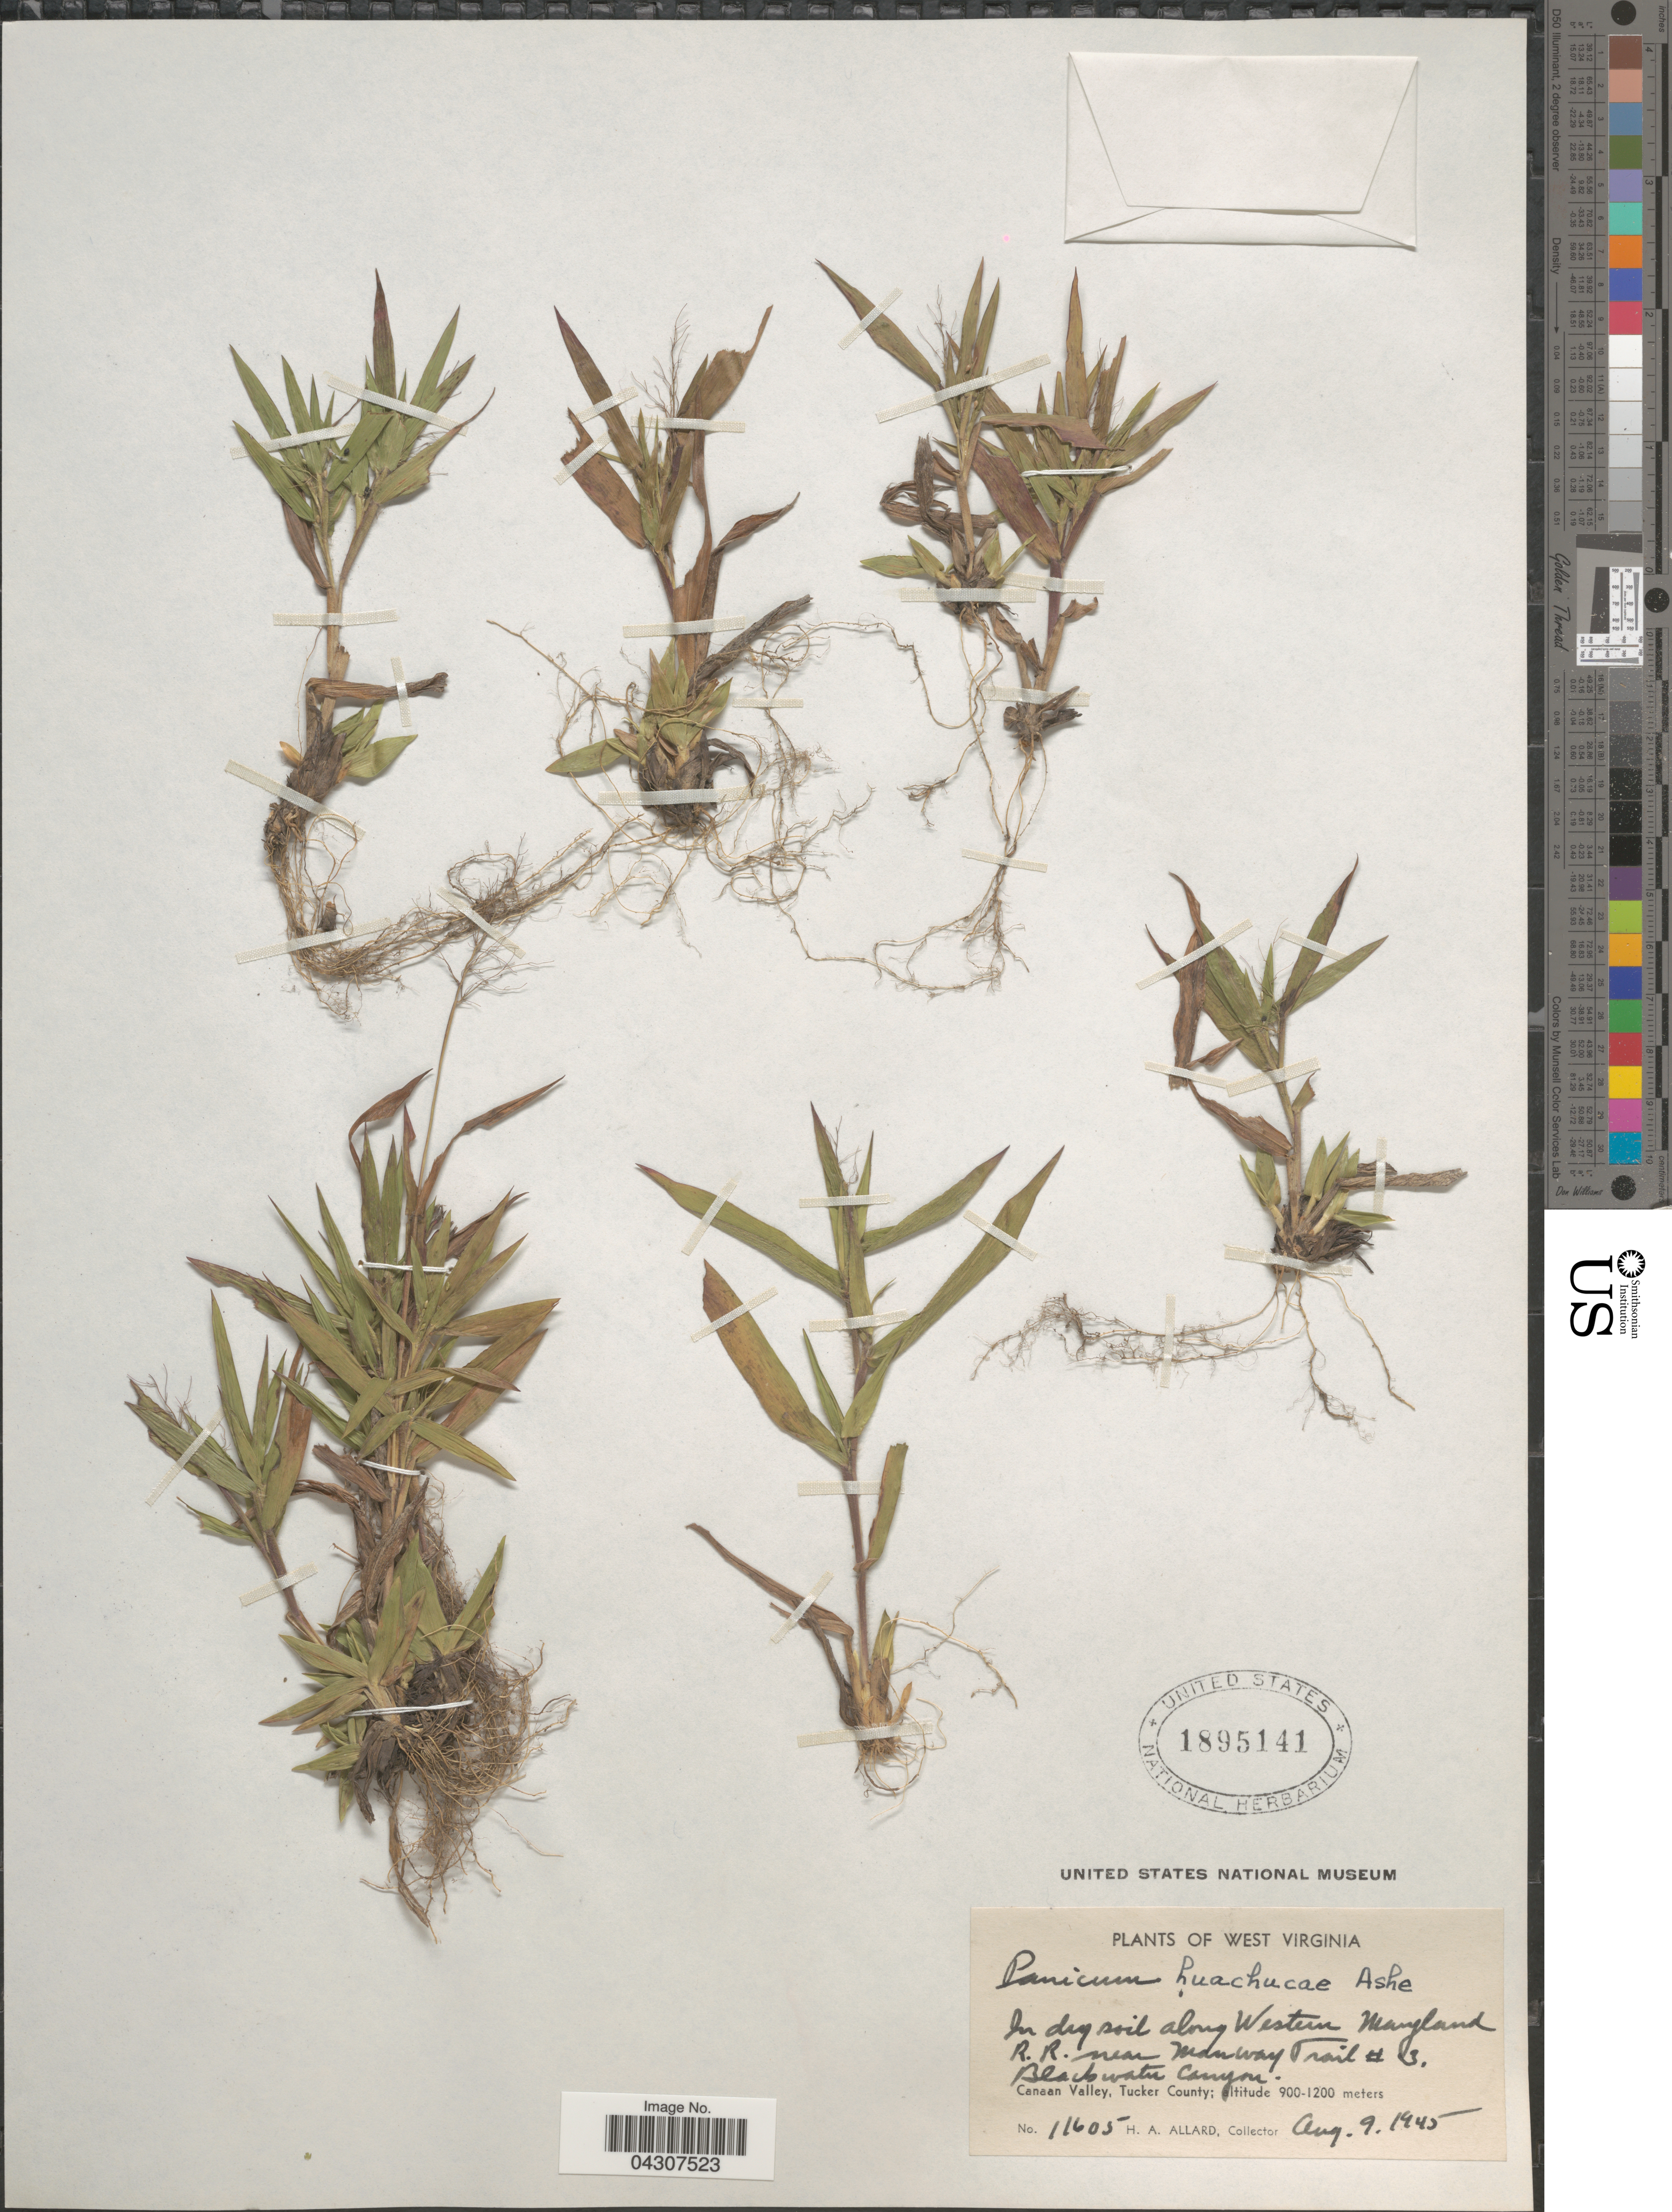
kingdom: Plantae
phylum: Tracheophyta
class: Liliopsida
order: Poales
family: Poaceae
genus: Dichanthelium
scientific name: Dichanthelium acuminatum var. acuminatum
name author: (Sw.) Gould & C.A. Clark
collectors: H. A. Allard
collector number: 11605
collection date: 1945-08-09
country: United States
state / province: West Virginia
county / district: Tucker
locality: In dry soil along Western Maryland R.R. near Manway Trail #3. Black water Canyon. Canaan Valley, Tucker County.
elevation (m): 900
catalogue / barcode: US 1895141